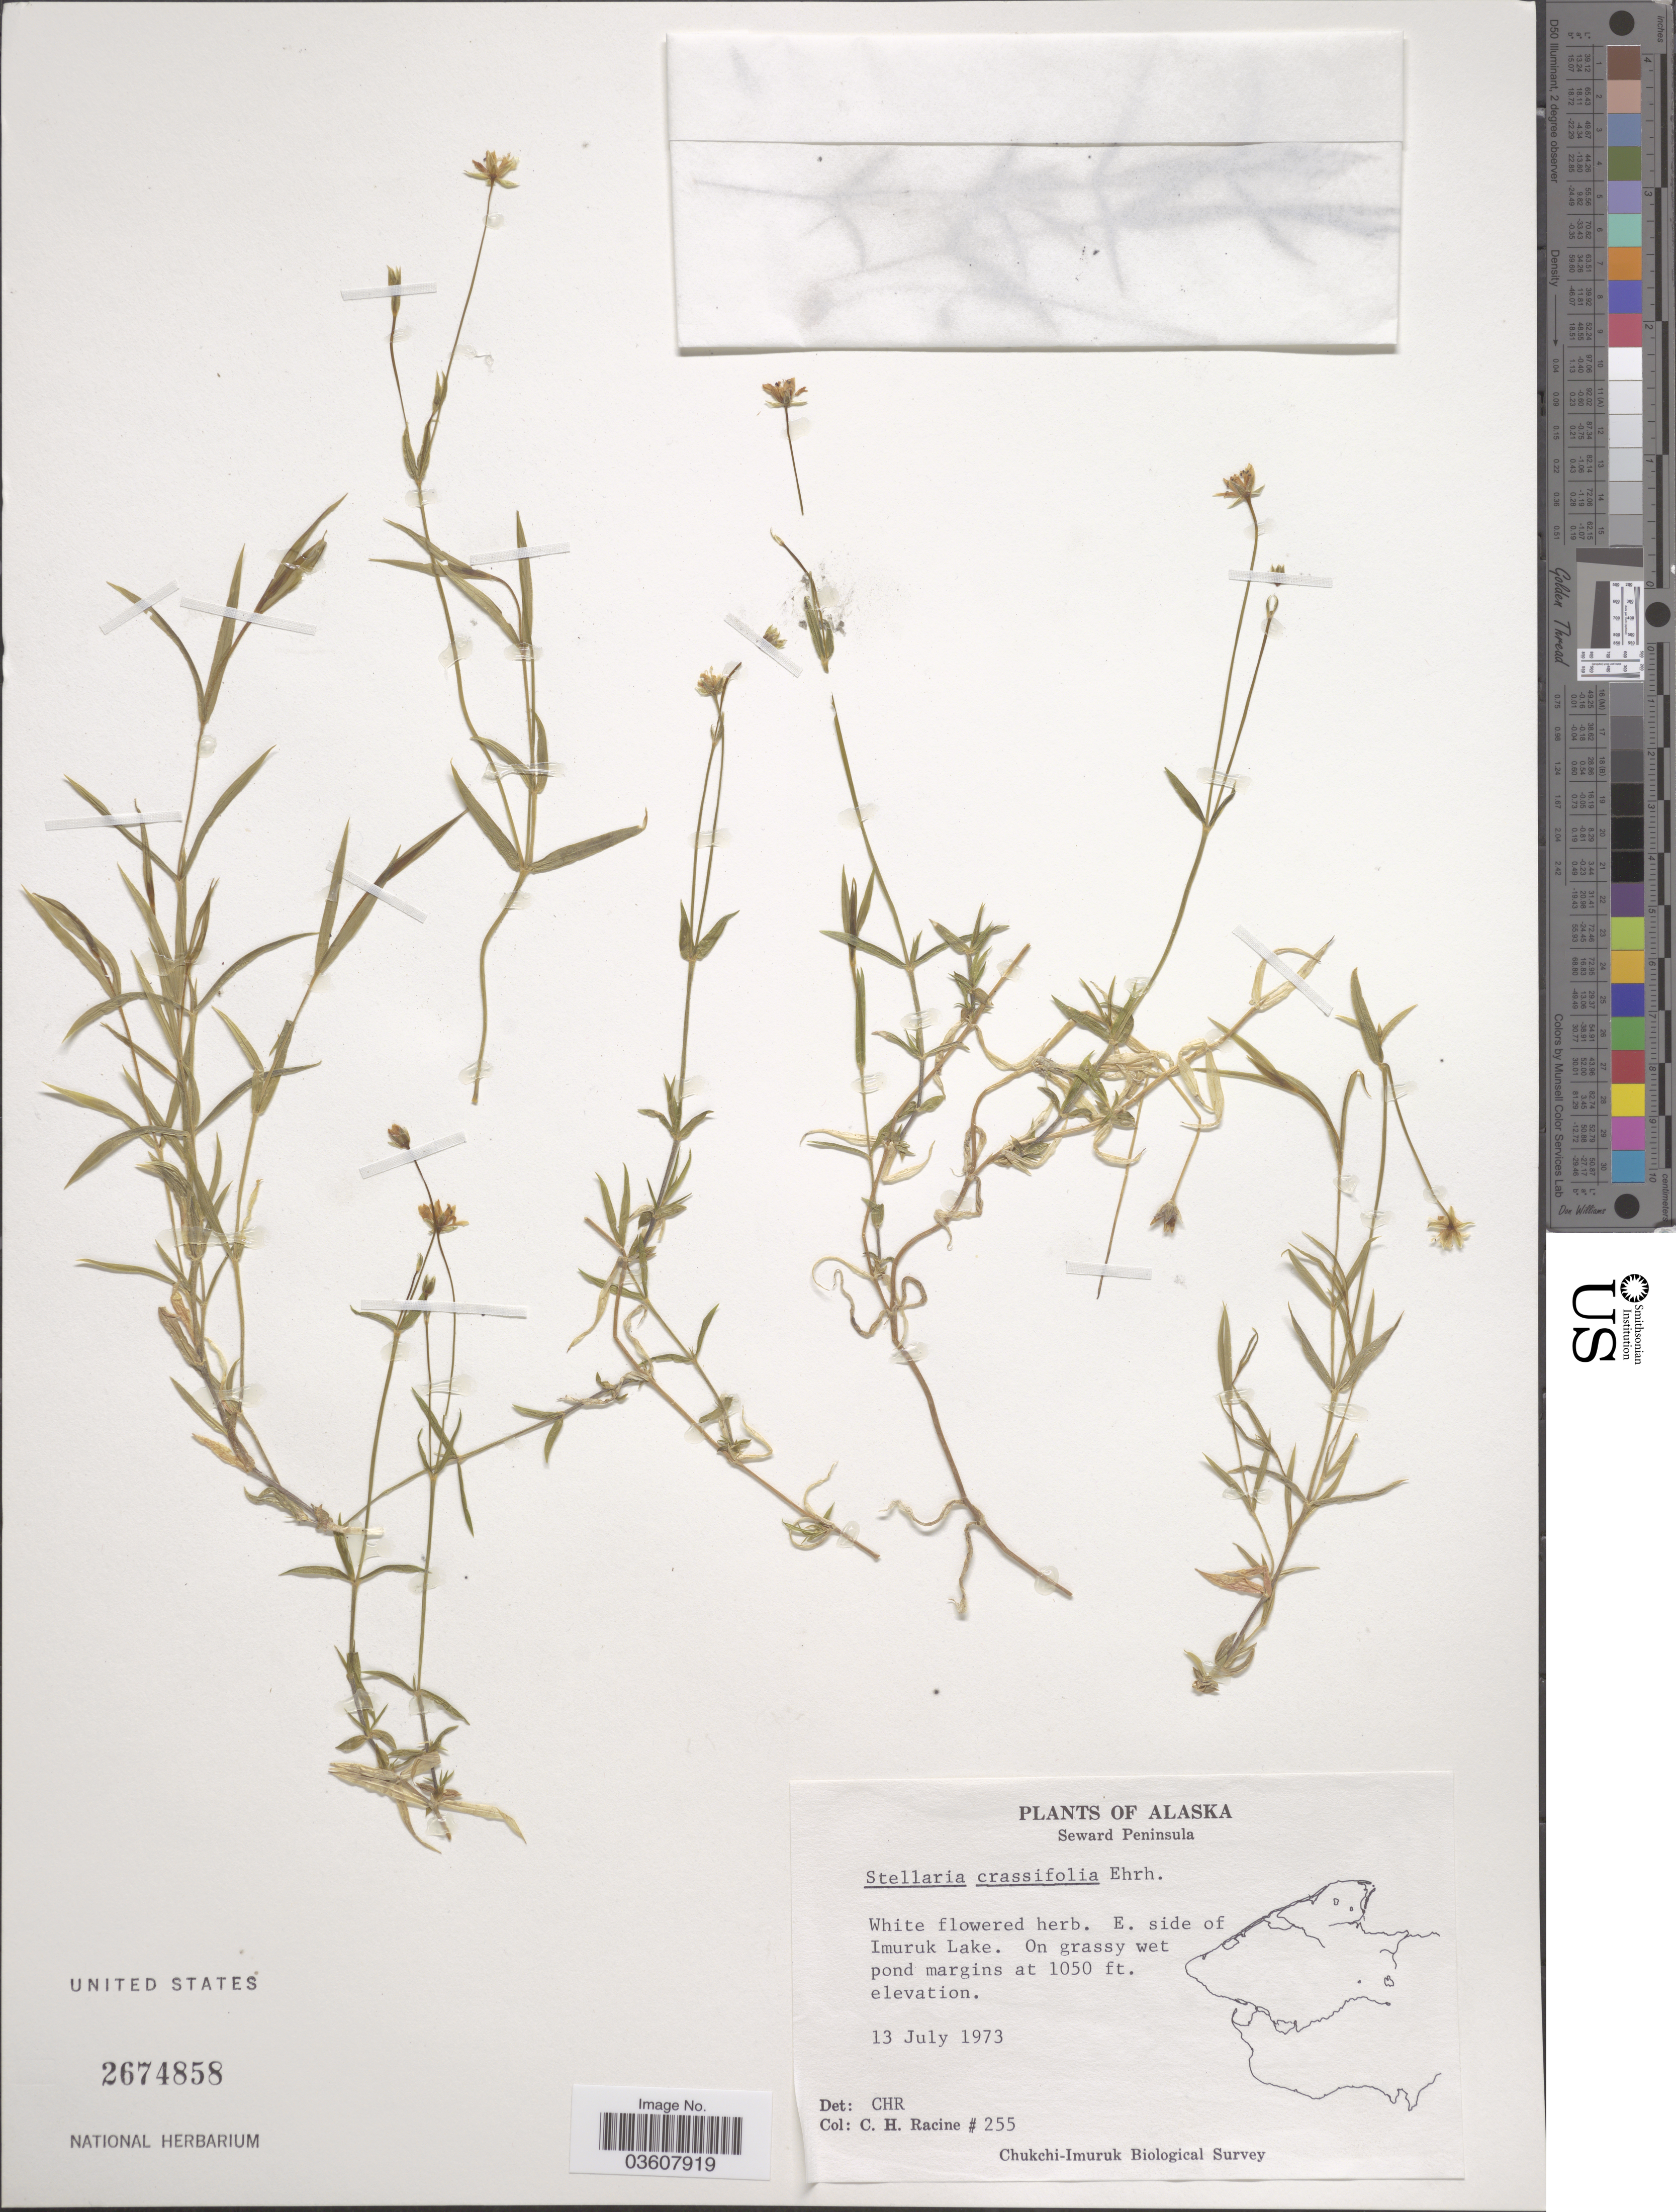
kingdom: Plantae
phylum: Tracheophyta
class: Magnoliopsida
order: Caryophyllales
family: Caryophyllaceae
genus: Stellaria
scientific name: Stellaria crassifolia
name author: Ehrh.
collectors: C. Racine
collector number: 255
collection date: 1973-07-13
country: United States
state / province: Alaska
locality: Seward Peninsula. E. side of Imuruk Lake.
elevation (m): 320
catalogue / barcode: US 2674858